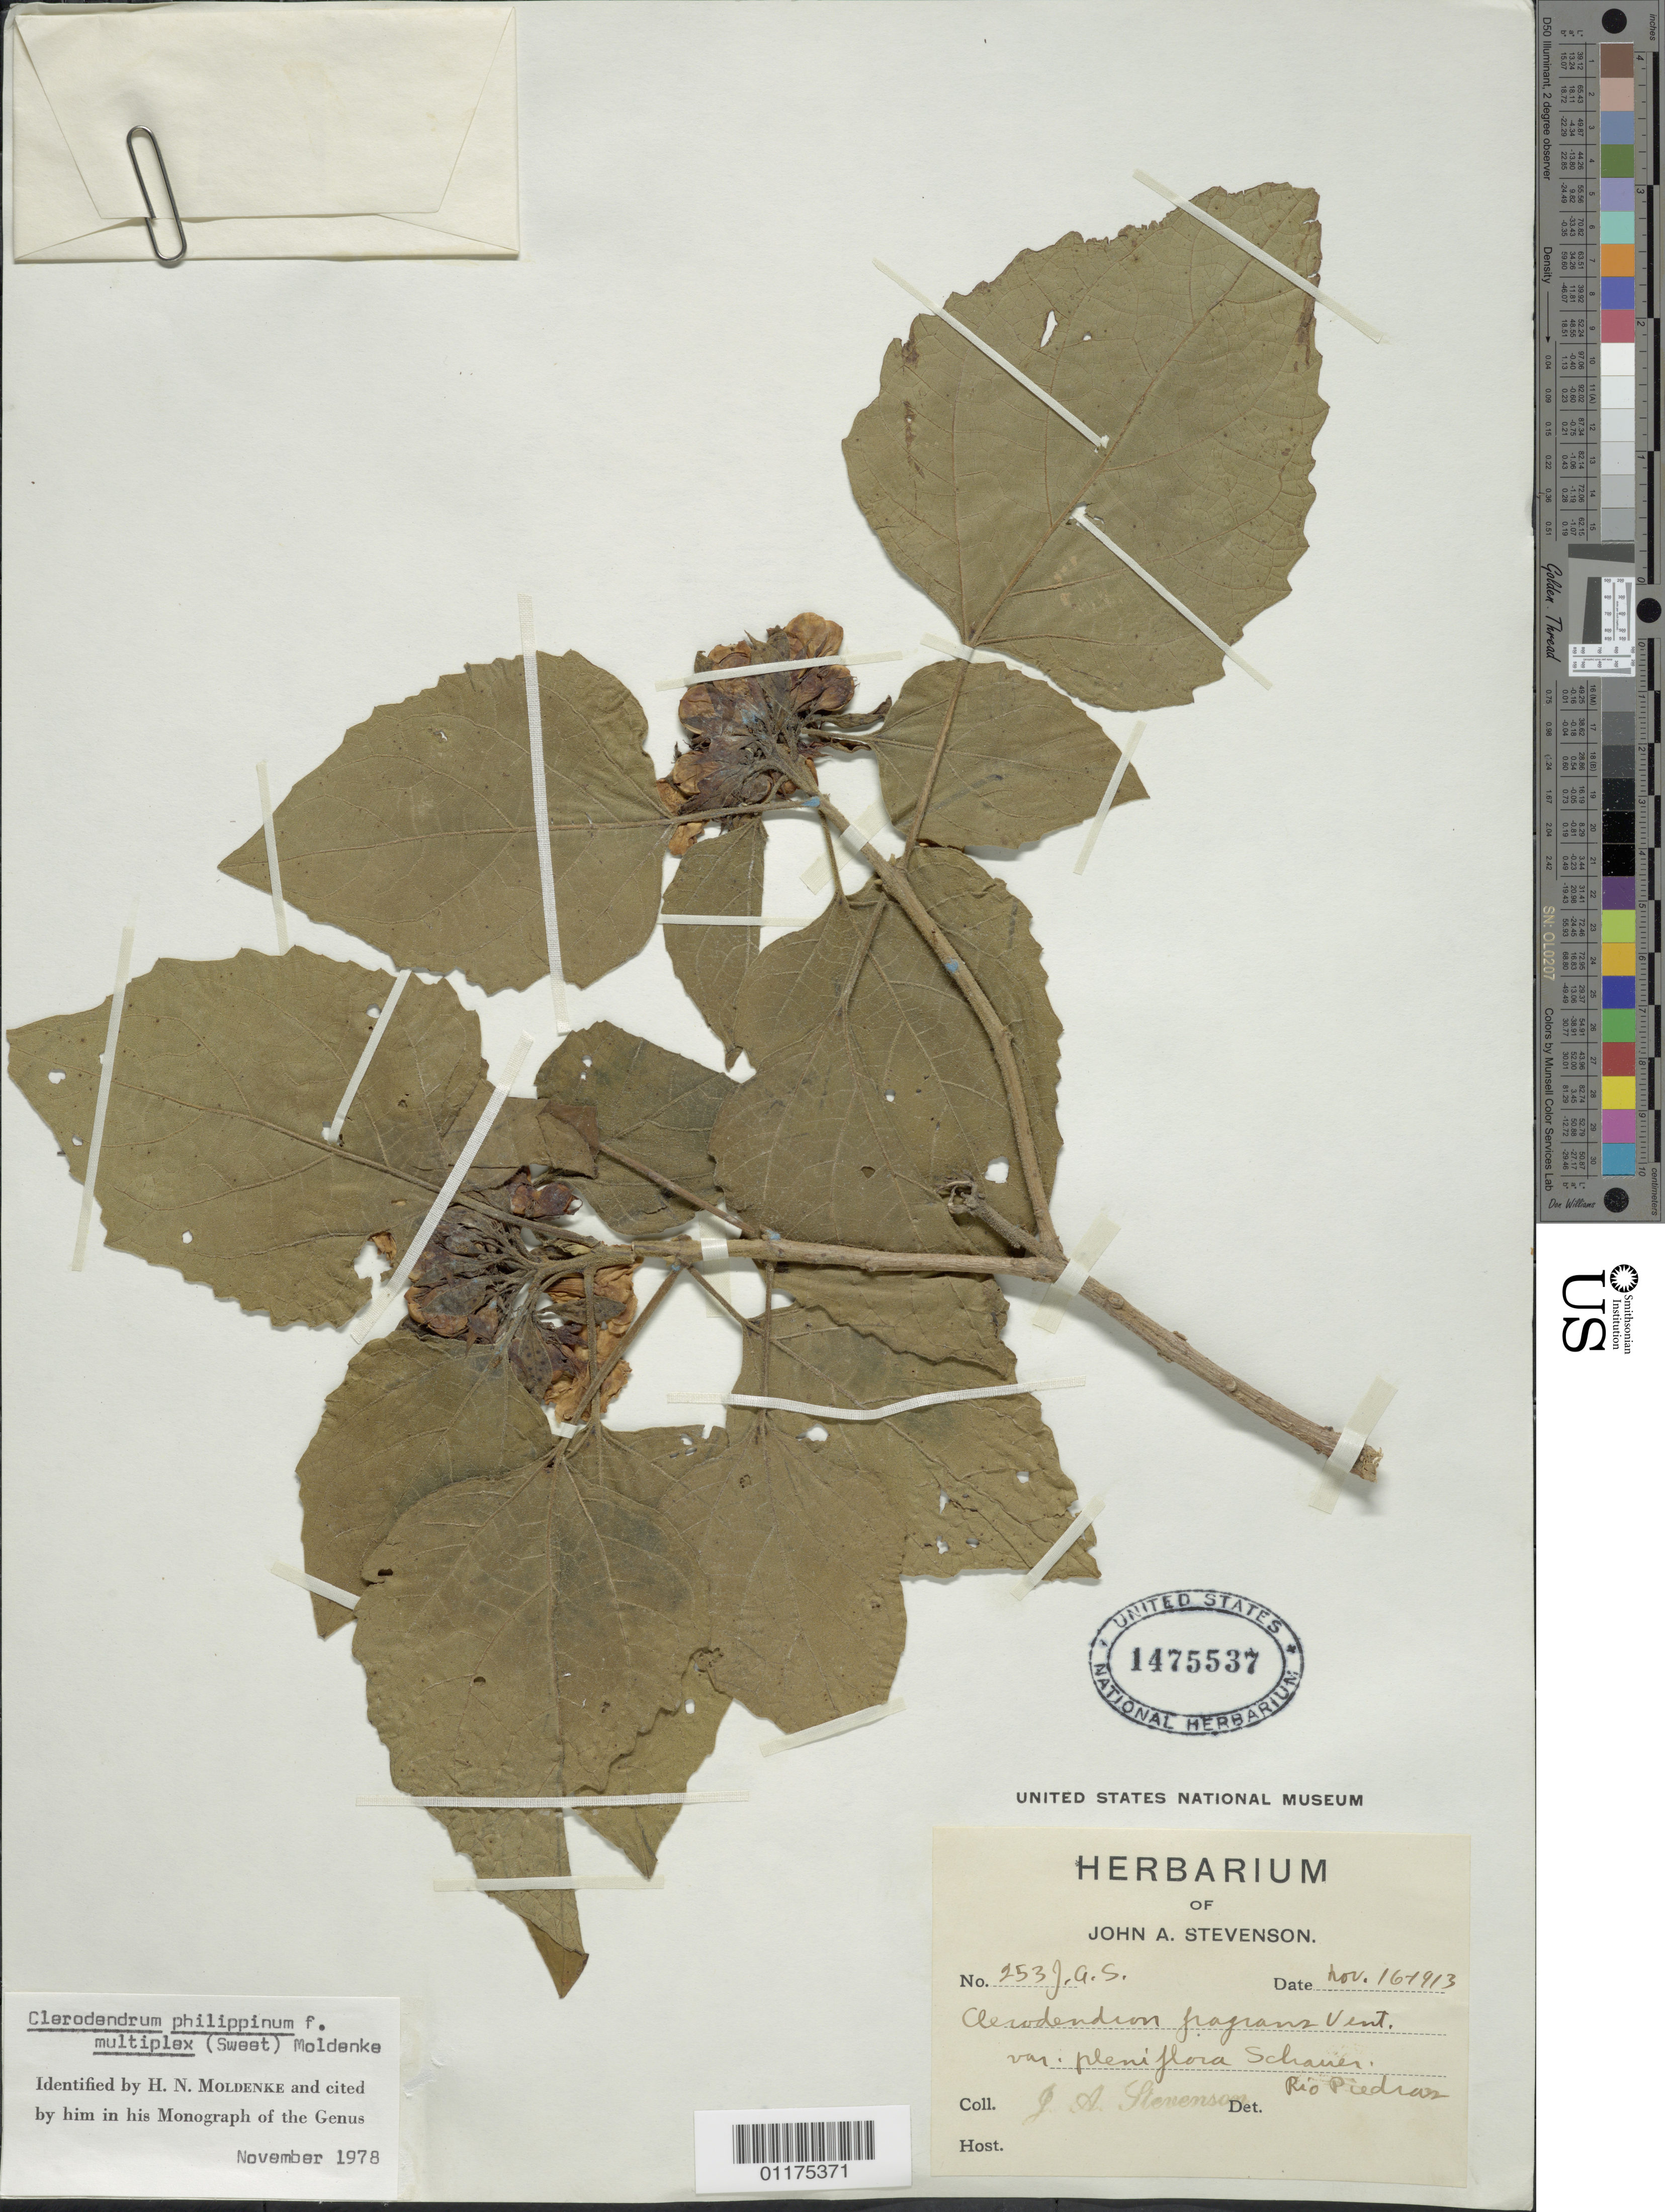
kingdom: Plantae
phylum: Tracheophyta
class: Magnoliopsida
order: Lamiales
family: Lamiaceae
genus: Clerodendrum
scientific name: Clerodendrum philippinum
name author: Schauer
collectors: J. Stevenson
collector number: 253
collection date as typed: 16 Nov 1913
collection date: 1913-11-16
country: Puerto Rico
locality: Rio Piedras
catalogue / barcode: US 1475537